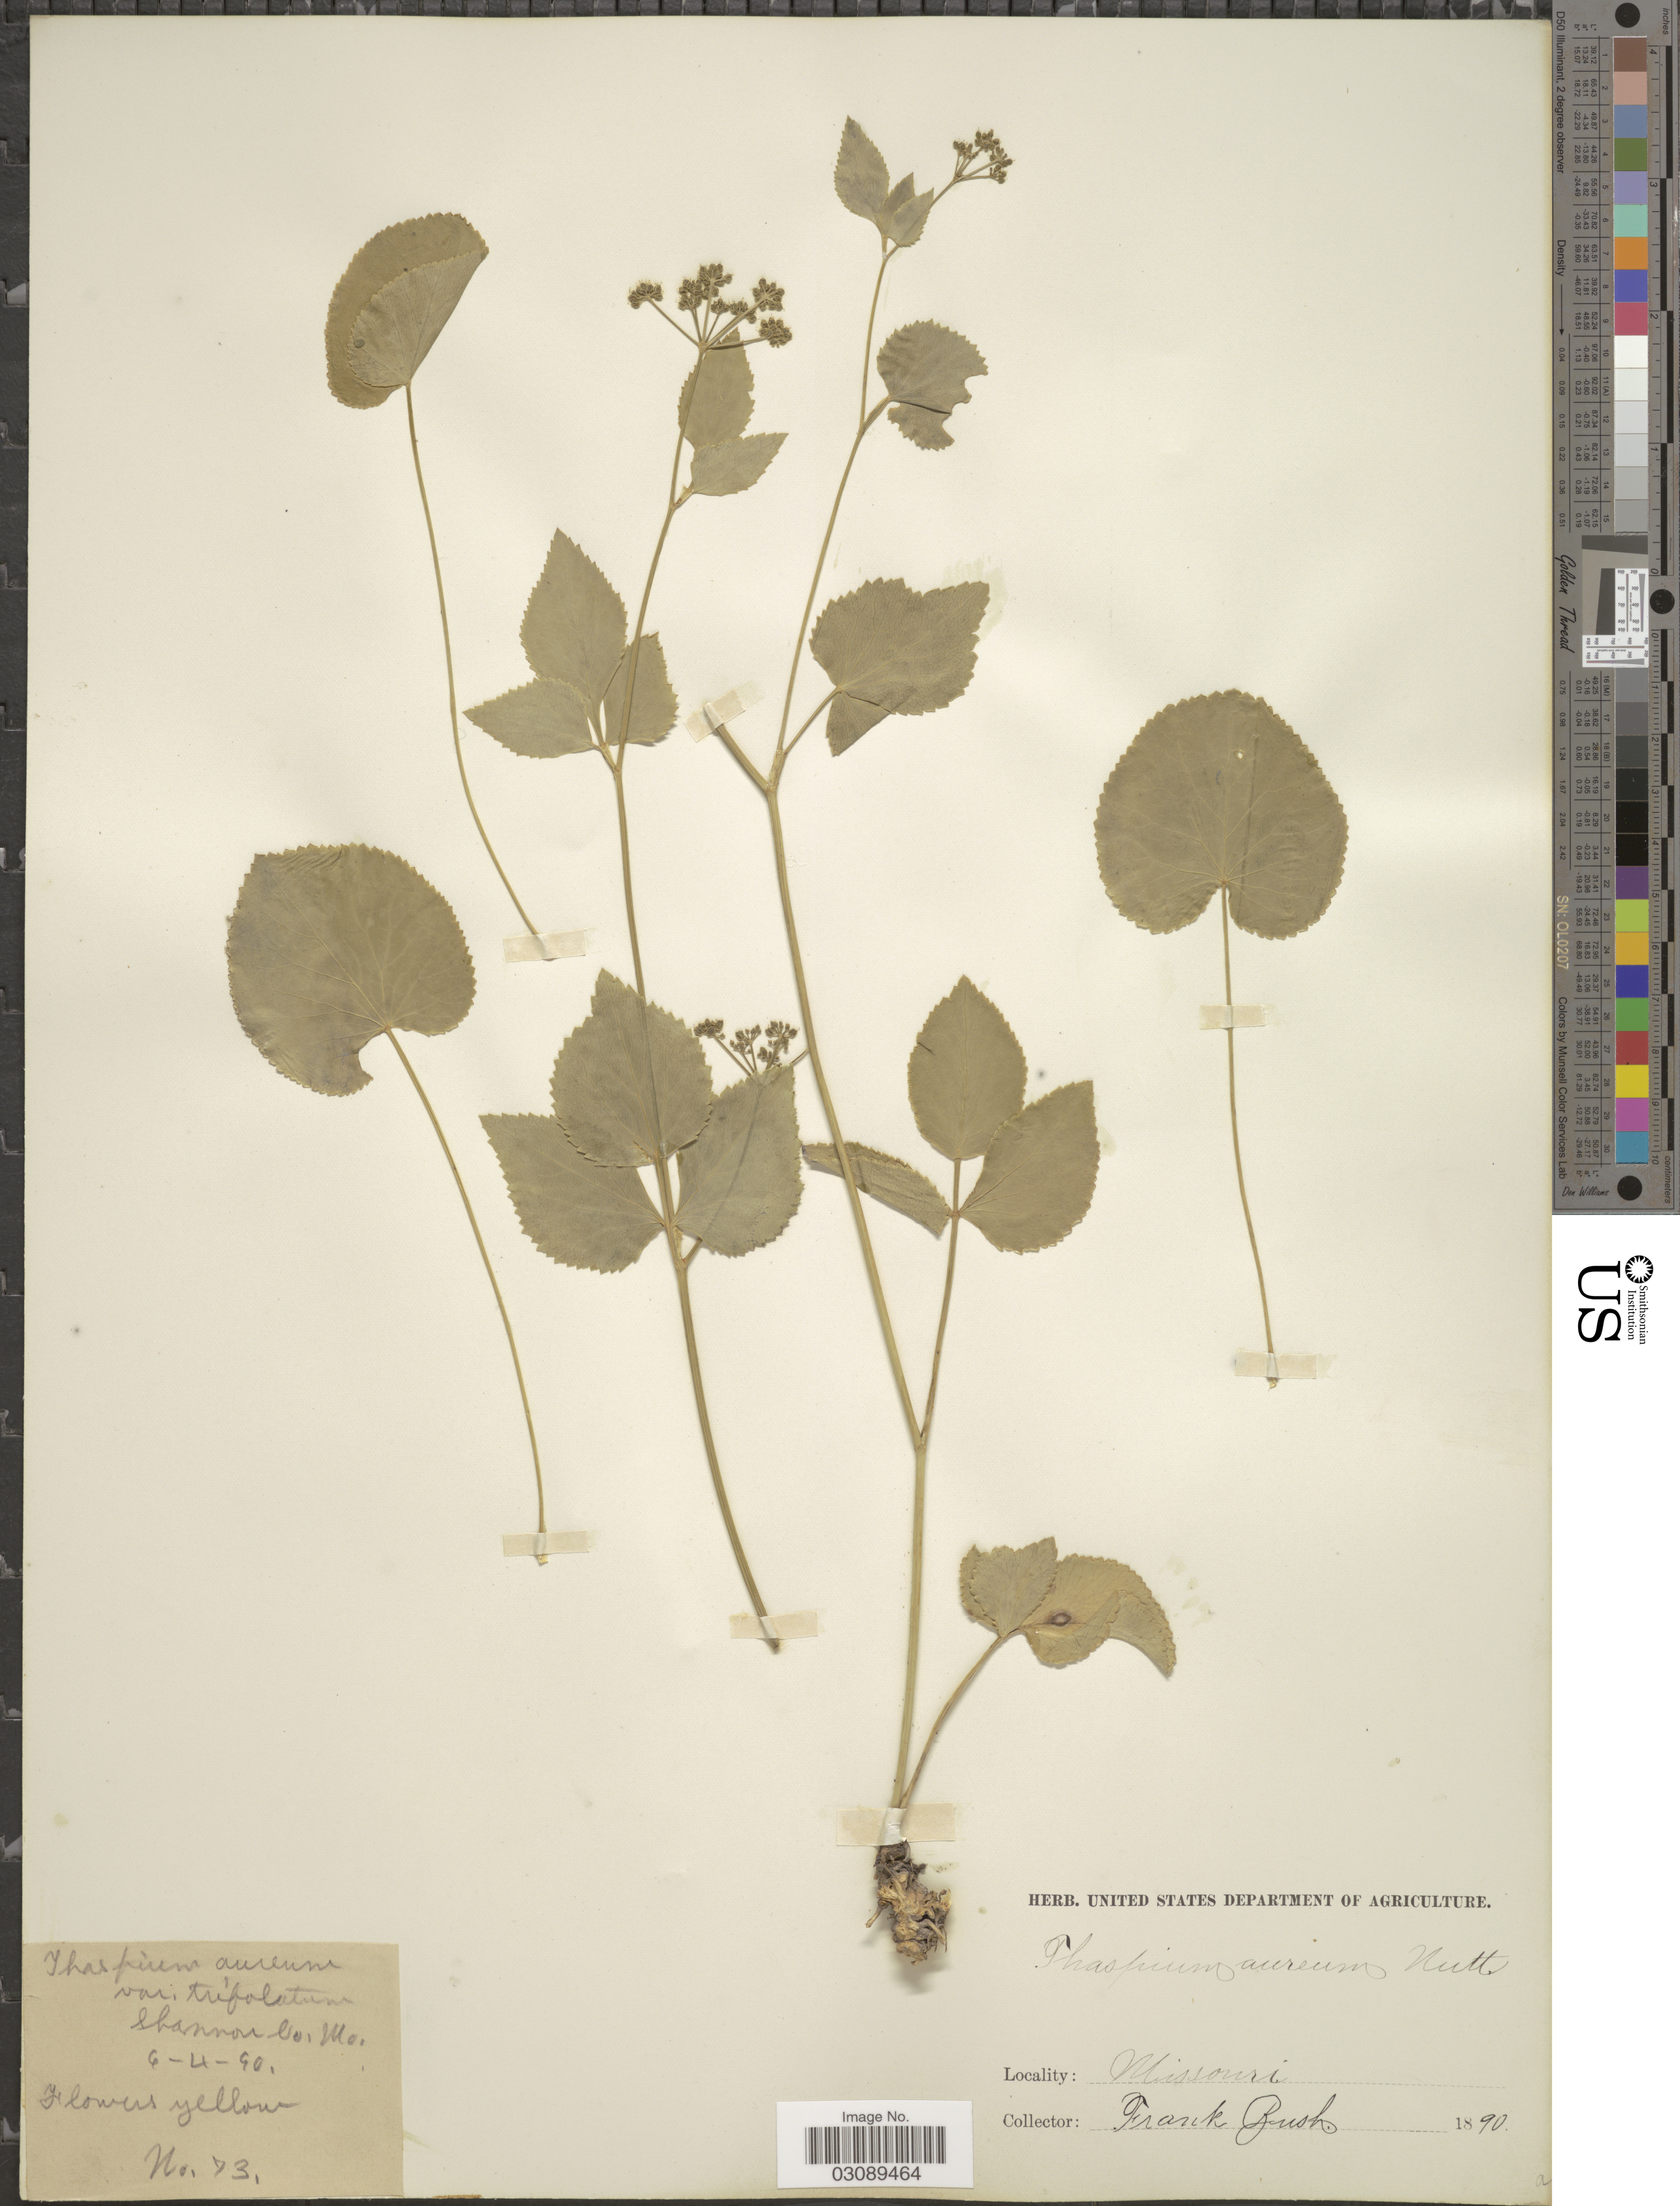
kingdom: Plantae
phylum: Tracheophyta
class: Magnoliopsida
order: Apiales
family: Apiaceae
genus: Thaspium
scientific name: Thaspium aureum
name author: (L.) Nutt.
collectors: F. Bush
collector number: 73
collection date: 1890-06-04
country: United States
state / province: Missouri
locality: Shannon Co.